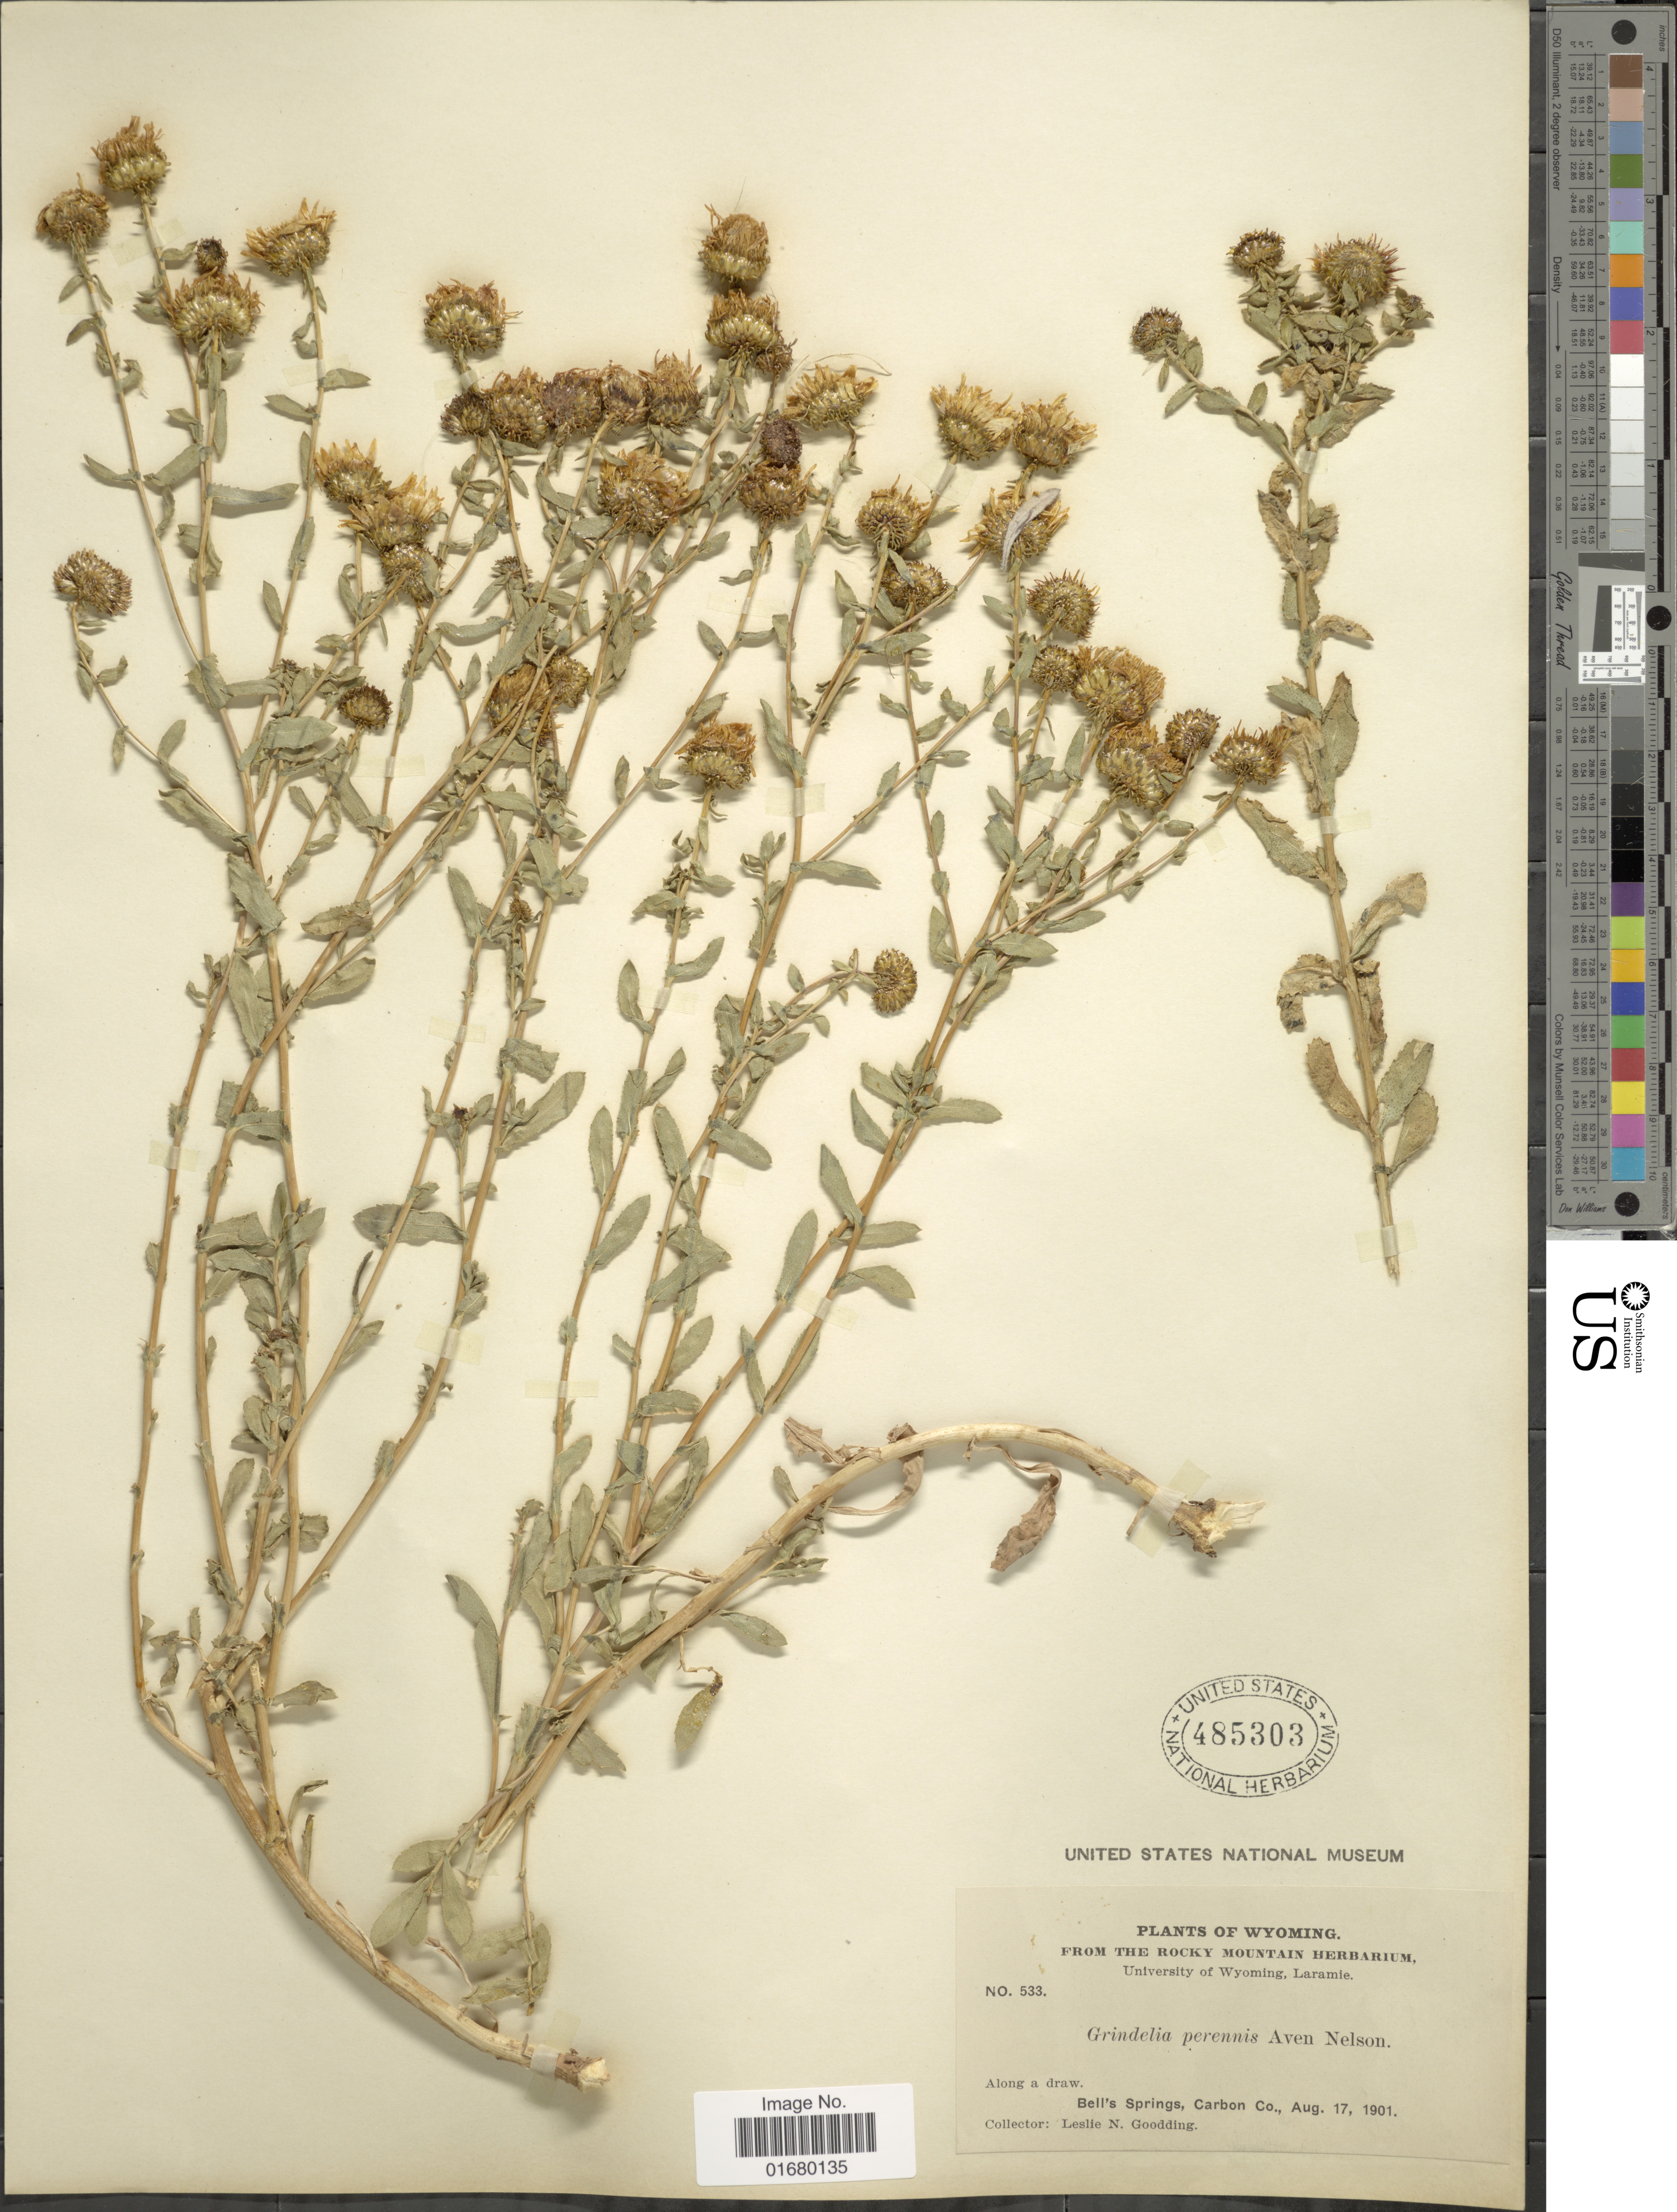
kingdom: Plantae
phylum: Tracheophyta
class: Magnoliopsida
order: Asterales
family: Asteraceae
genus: Grindelia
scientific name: Grindelia perennis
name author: A. Nelson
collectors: L. Godding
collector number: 533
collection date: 1901-08-17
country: United States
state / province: Wyoming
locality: Bell's Springs, Carbon Co.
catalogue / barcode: US 485303